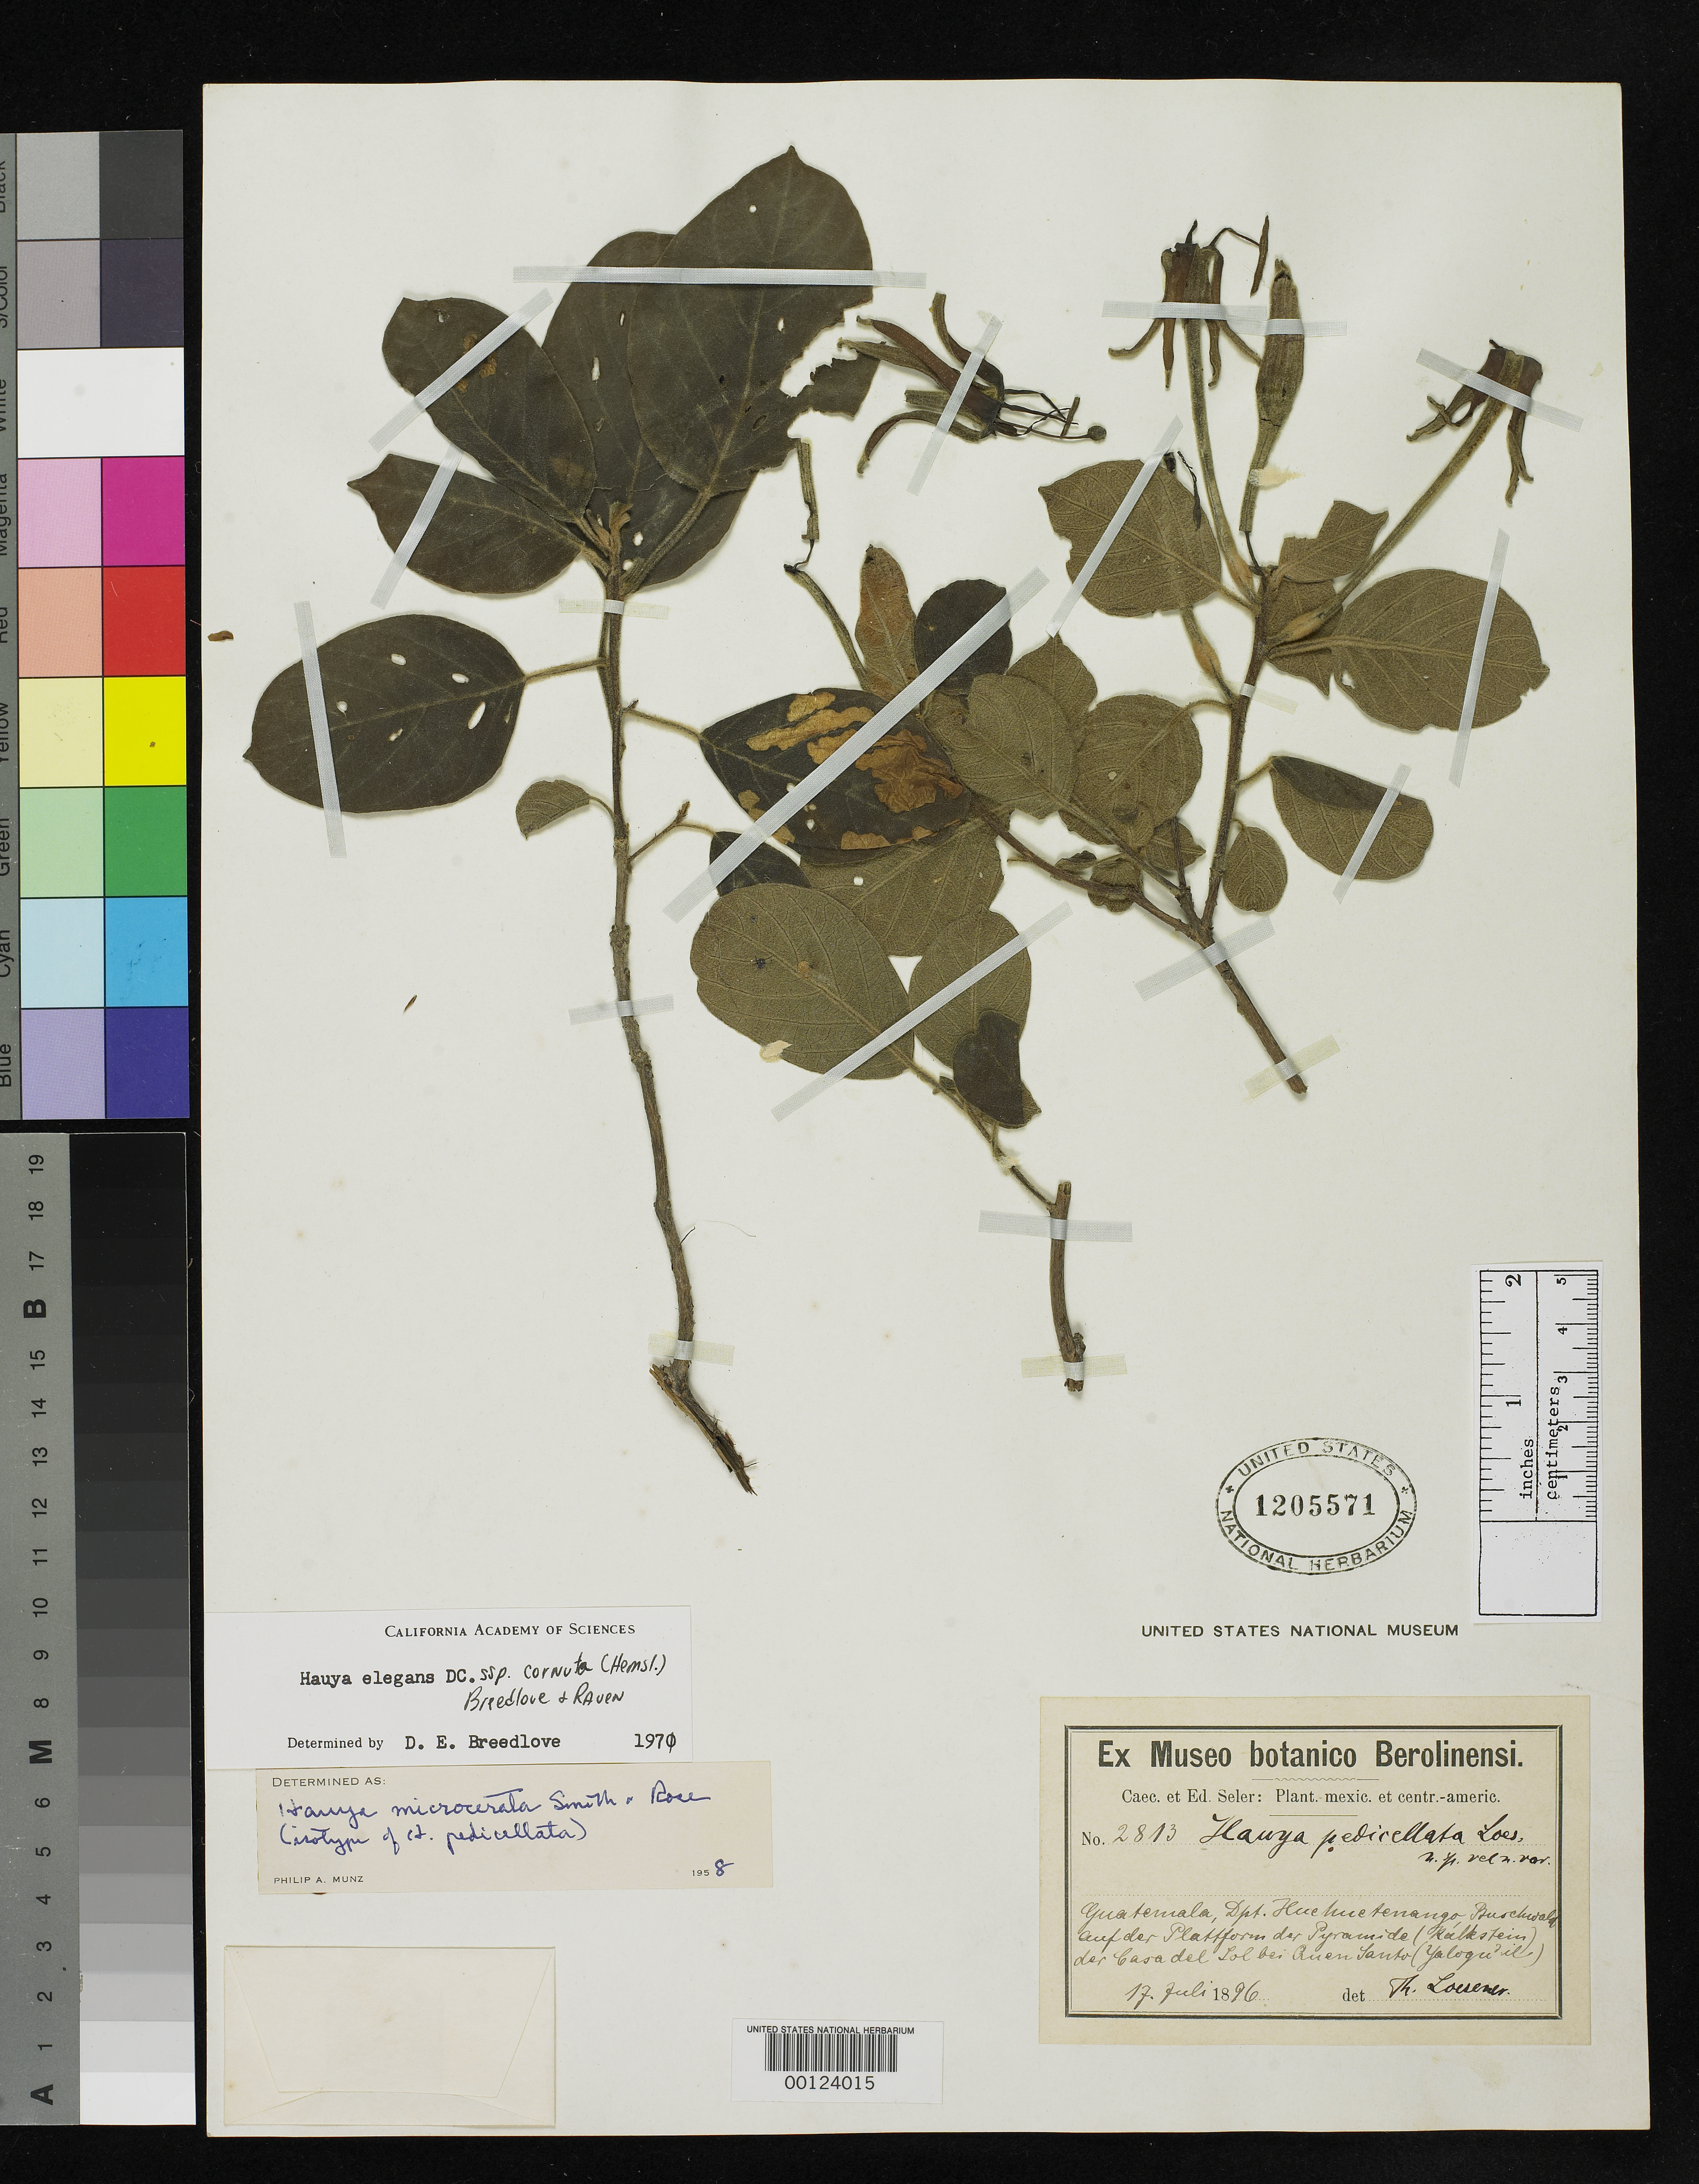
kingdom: Plantae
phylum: Tracheophyta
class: Magnoliopsida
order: Myrtales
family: Onagraceae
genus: Hauya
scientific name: Hauya pedicellata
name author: Loes.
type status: Isotype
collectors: E. Seler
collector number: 2813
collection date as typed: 17 Jul 1896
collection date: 1896-07-17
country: Guatemala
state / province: Huehuetenango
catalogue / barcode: US 1205571